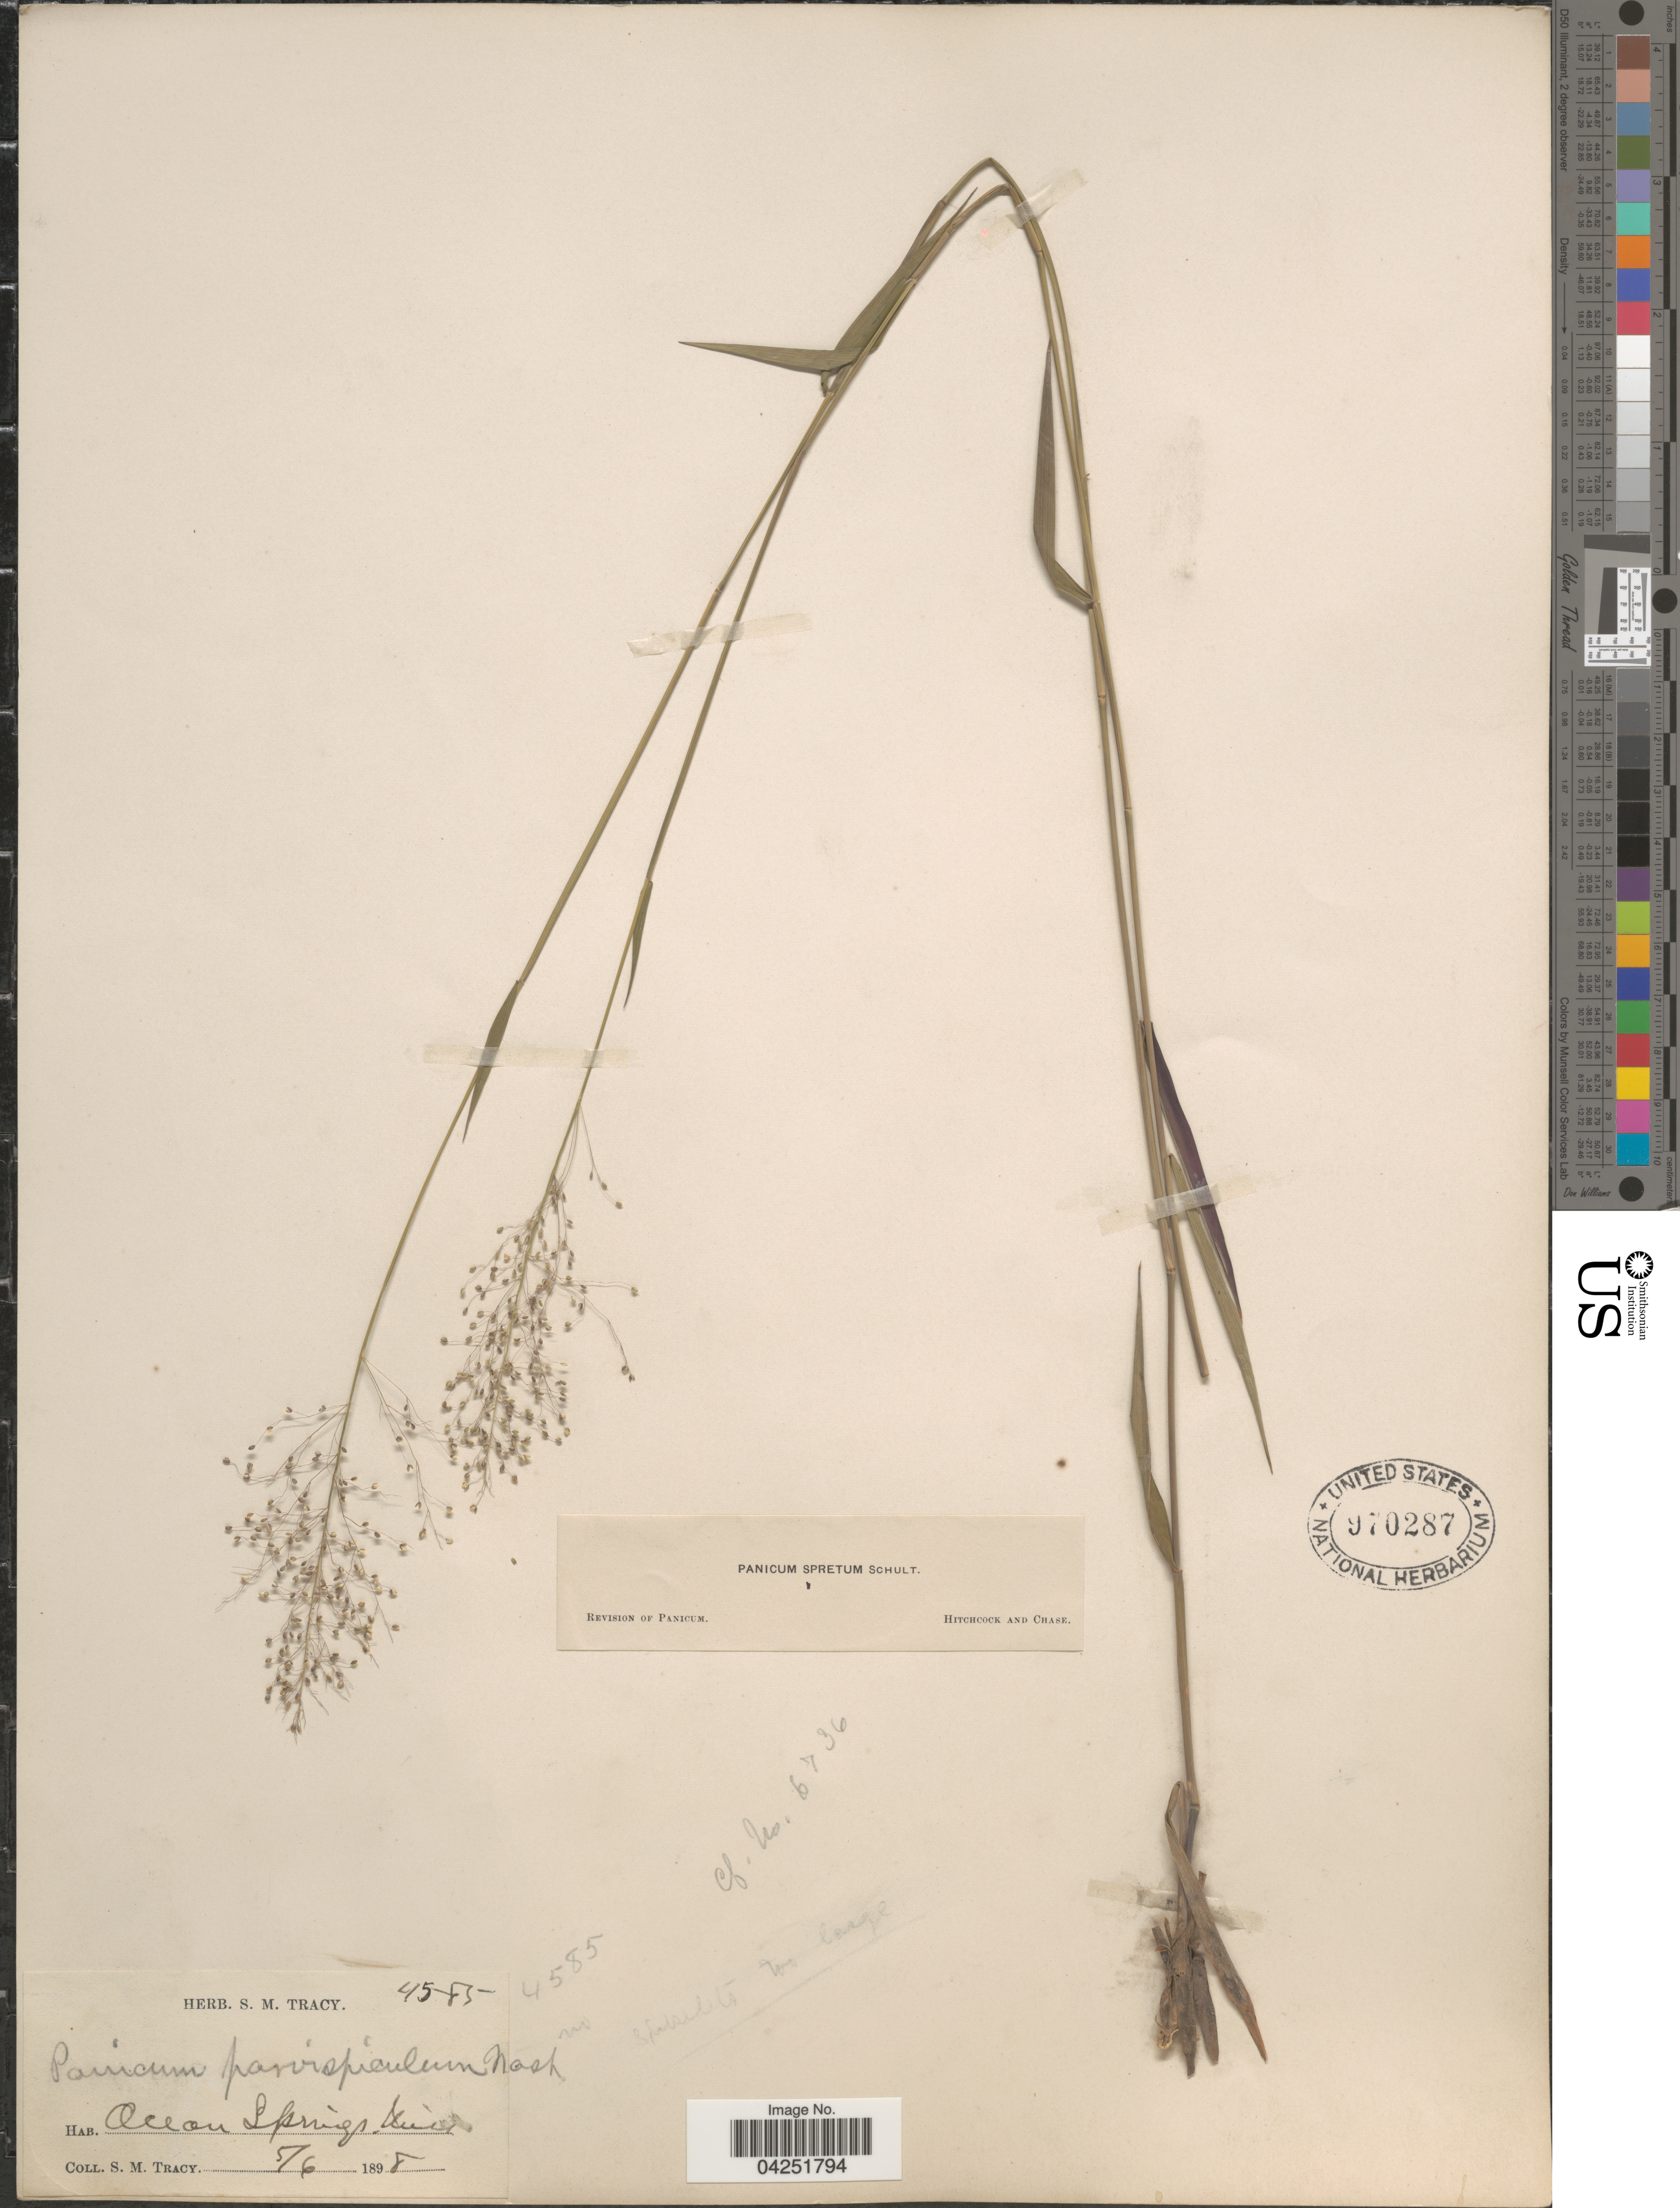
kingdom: Plantae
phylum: Tracheophyta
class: Liliopsida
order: Poales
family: Poaceae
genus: Dichanthelium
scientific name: Dichanthelium acuminatum var. densiflorum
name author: (Rand & Redfield) Gould & C.A. Clark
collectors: S. M. Tracy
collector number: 45-85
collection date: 1898-05-06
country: United States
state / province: Mississippi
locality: Ocean Springs.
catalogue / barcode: US 970287